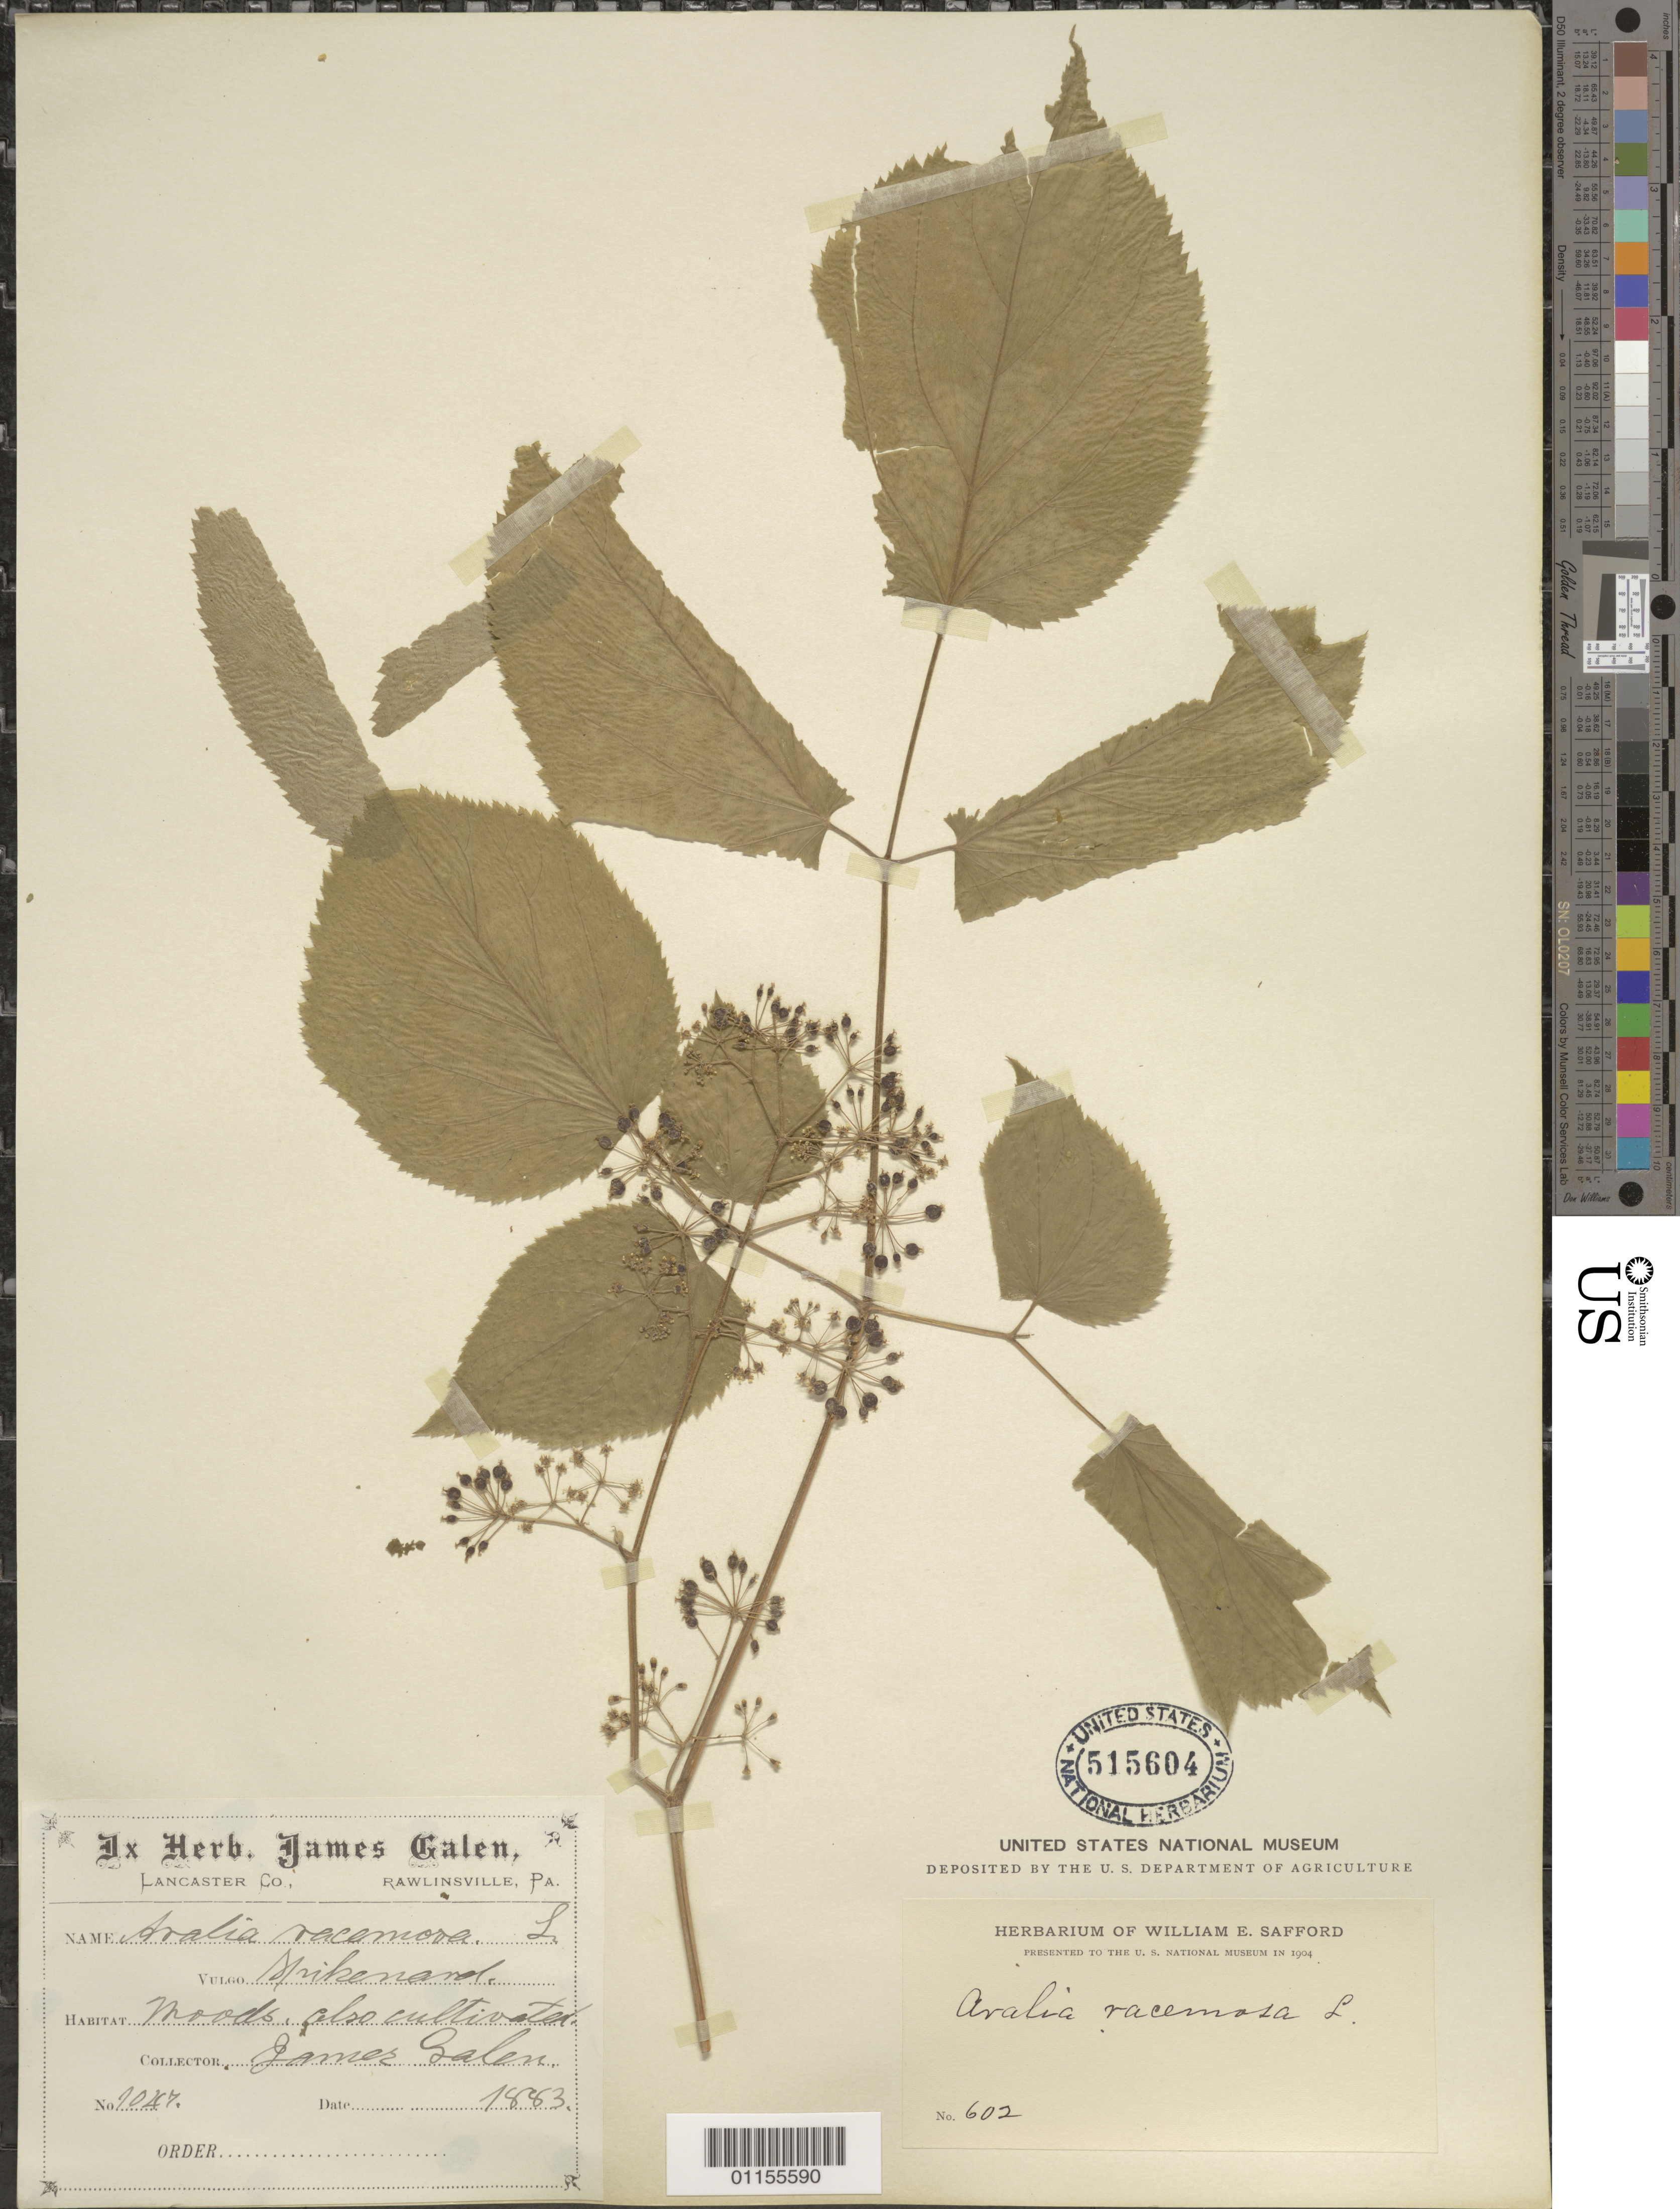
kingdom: Plantae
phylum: Tracheophyta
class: Magnoliopsida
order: Apiales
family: Araliaceae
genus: Aralia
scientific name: Aralia racemosa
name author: L.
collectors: J. Galen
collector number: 602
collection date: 1883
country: United States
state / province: Pennsylvania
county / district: Lancaster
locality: Rawlinsville.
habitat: Woods, also cultivated.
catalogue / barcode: US 515604